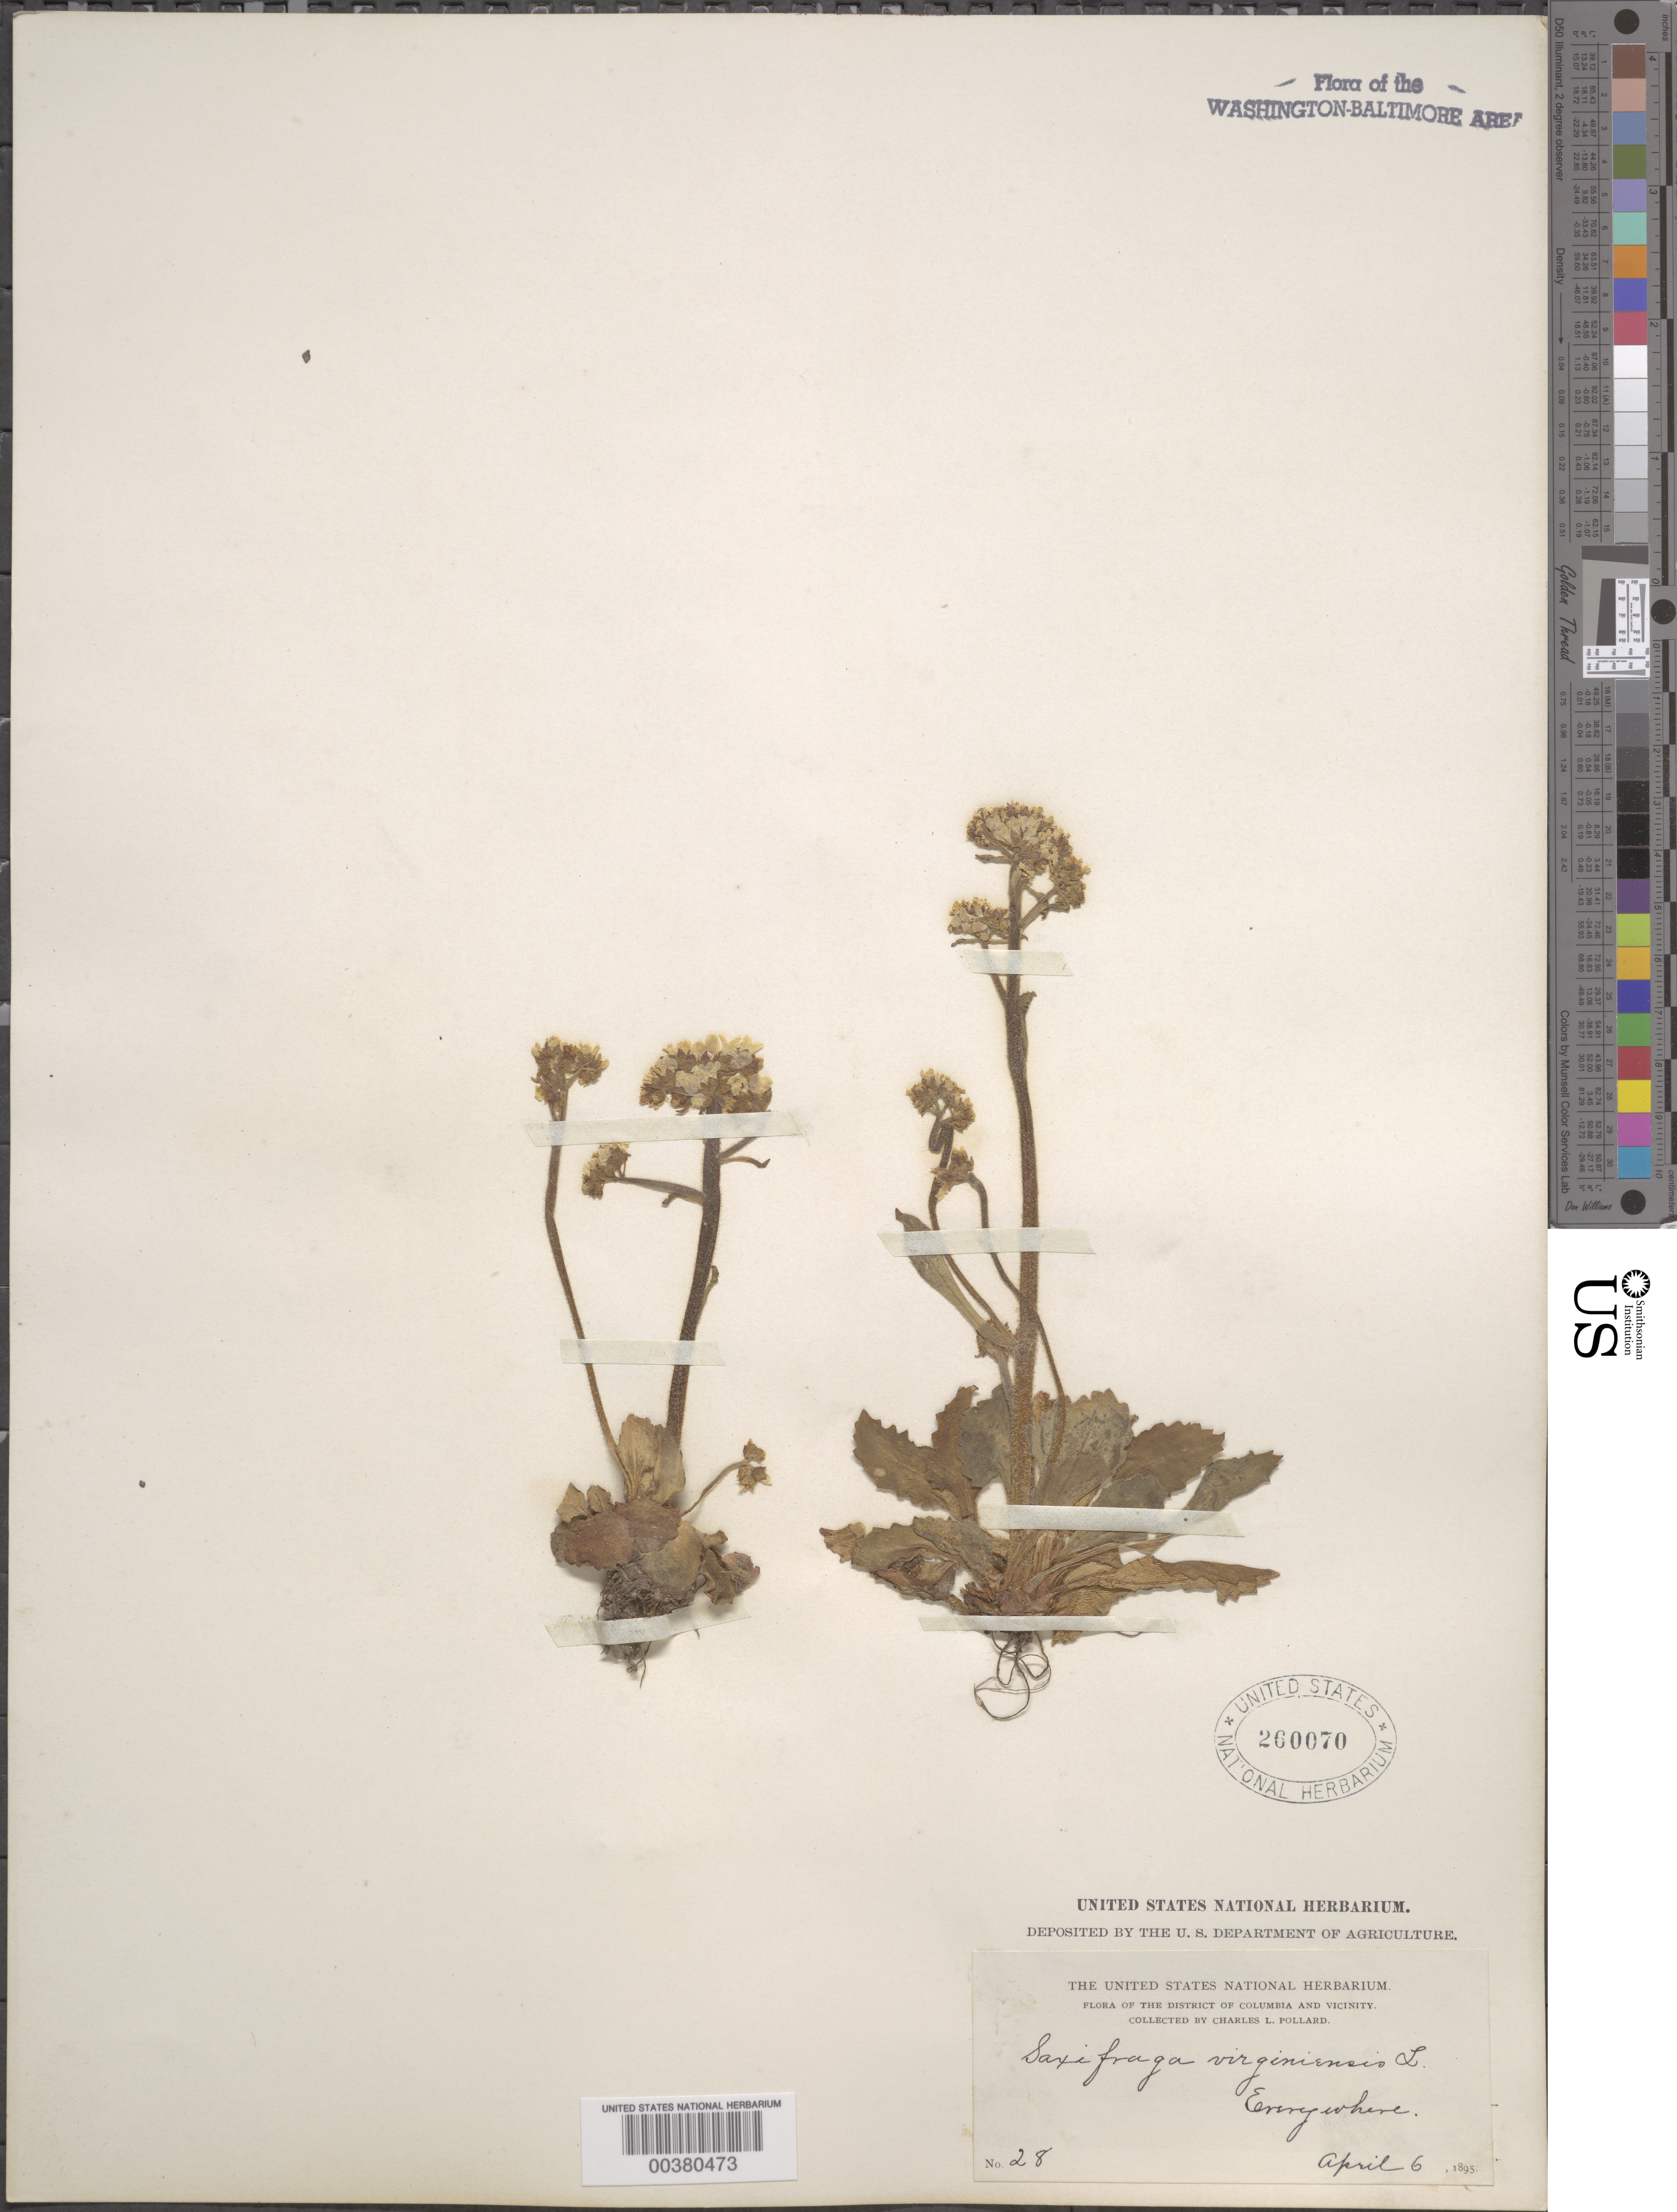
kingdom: Plantae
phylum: Tracheophyta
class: Magnoliopsida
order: Saxifragales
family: Saxifragaceae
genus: Micranthes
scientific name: Micranthes virginiensis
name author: (Michx.) Small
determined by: Strong, Mark T., (BOT), Smithsonian Institution - National Museum of Natural History (UNITED STATES)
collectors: C. L. Pollard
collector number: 28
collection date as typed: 06 Apr 1895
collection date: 1895-04-06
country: United States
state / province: District of Columbia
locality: Everywhere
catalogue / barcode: US 260070